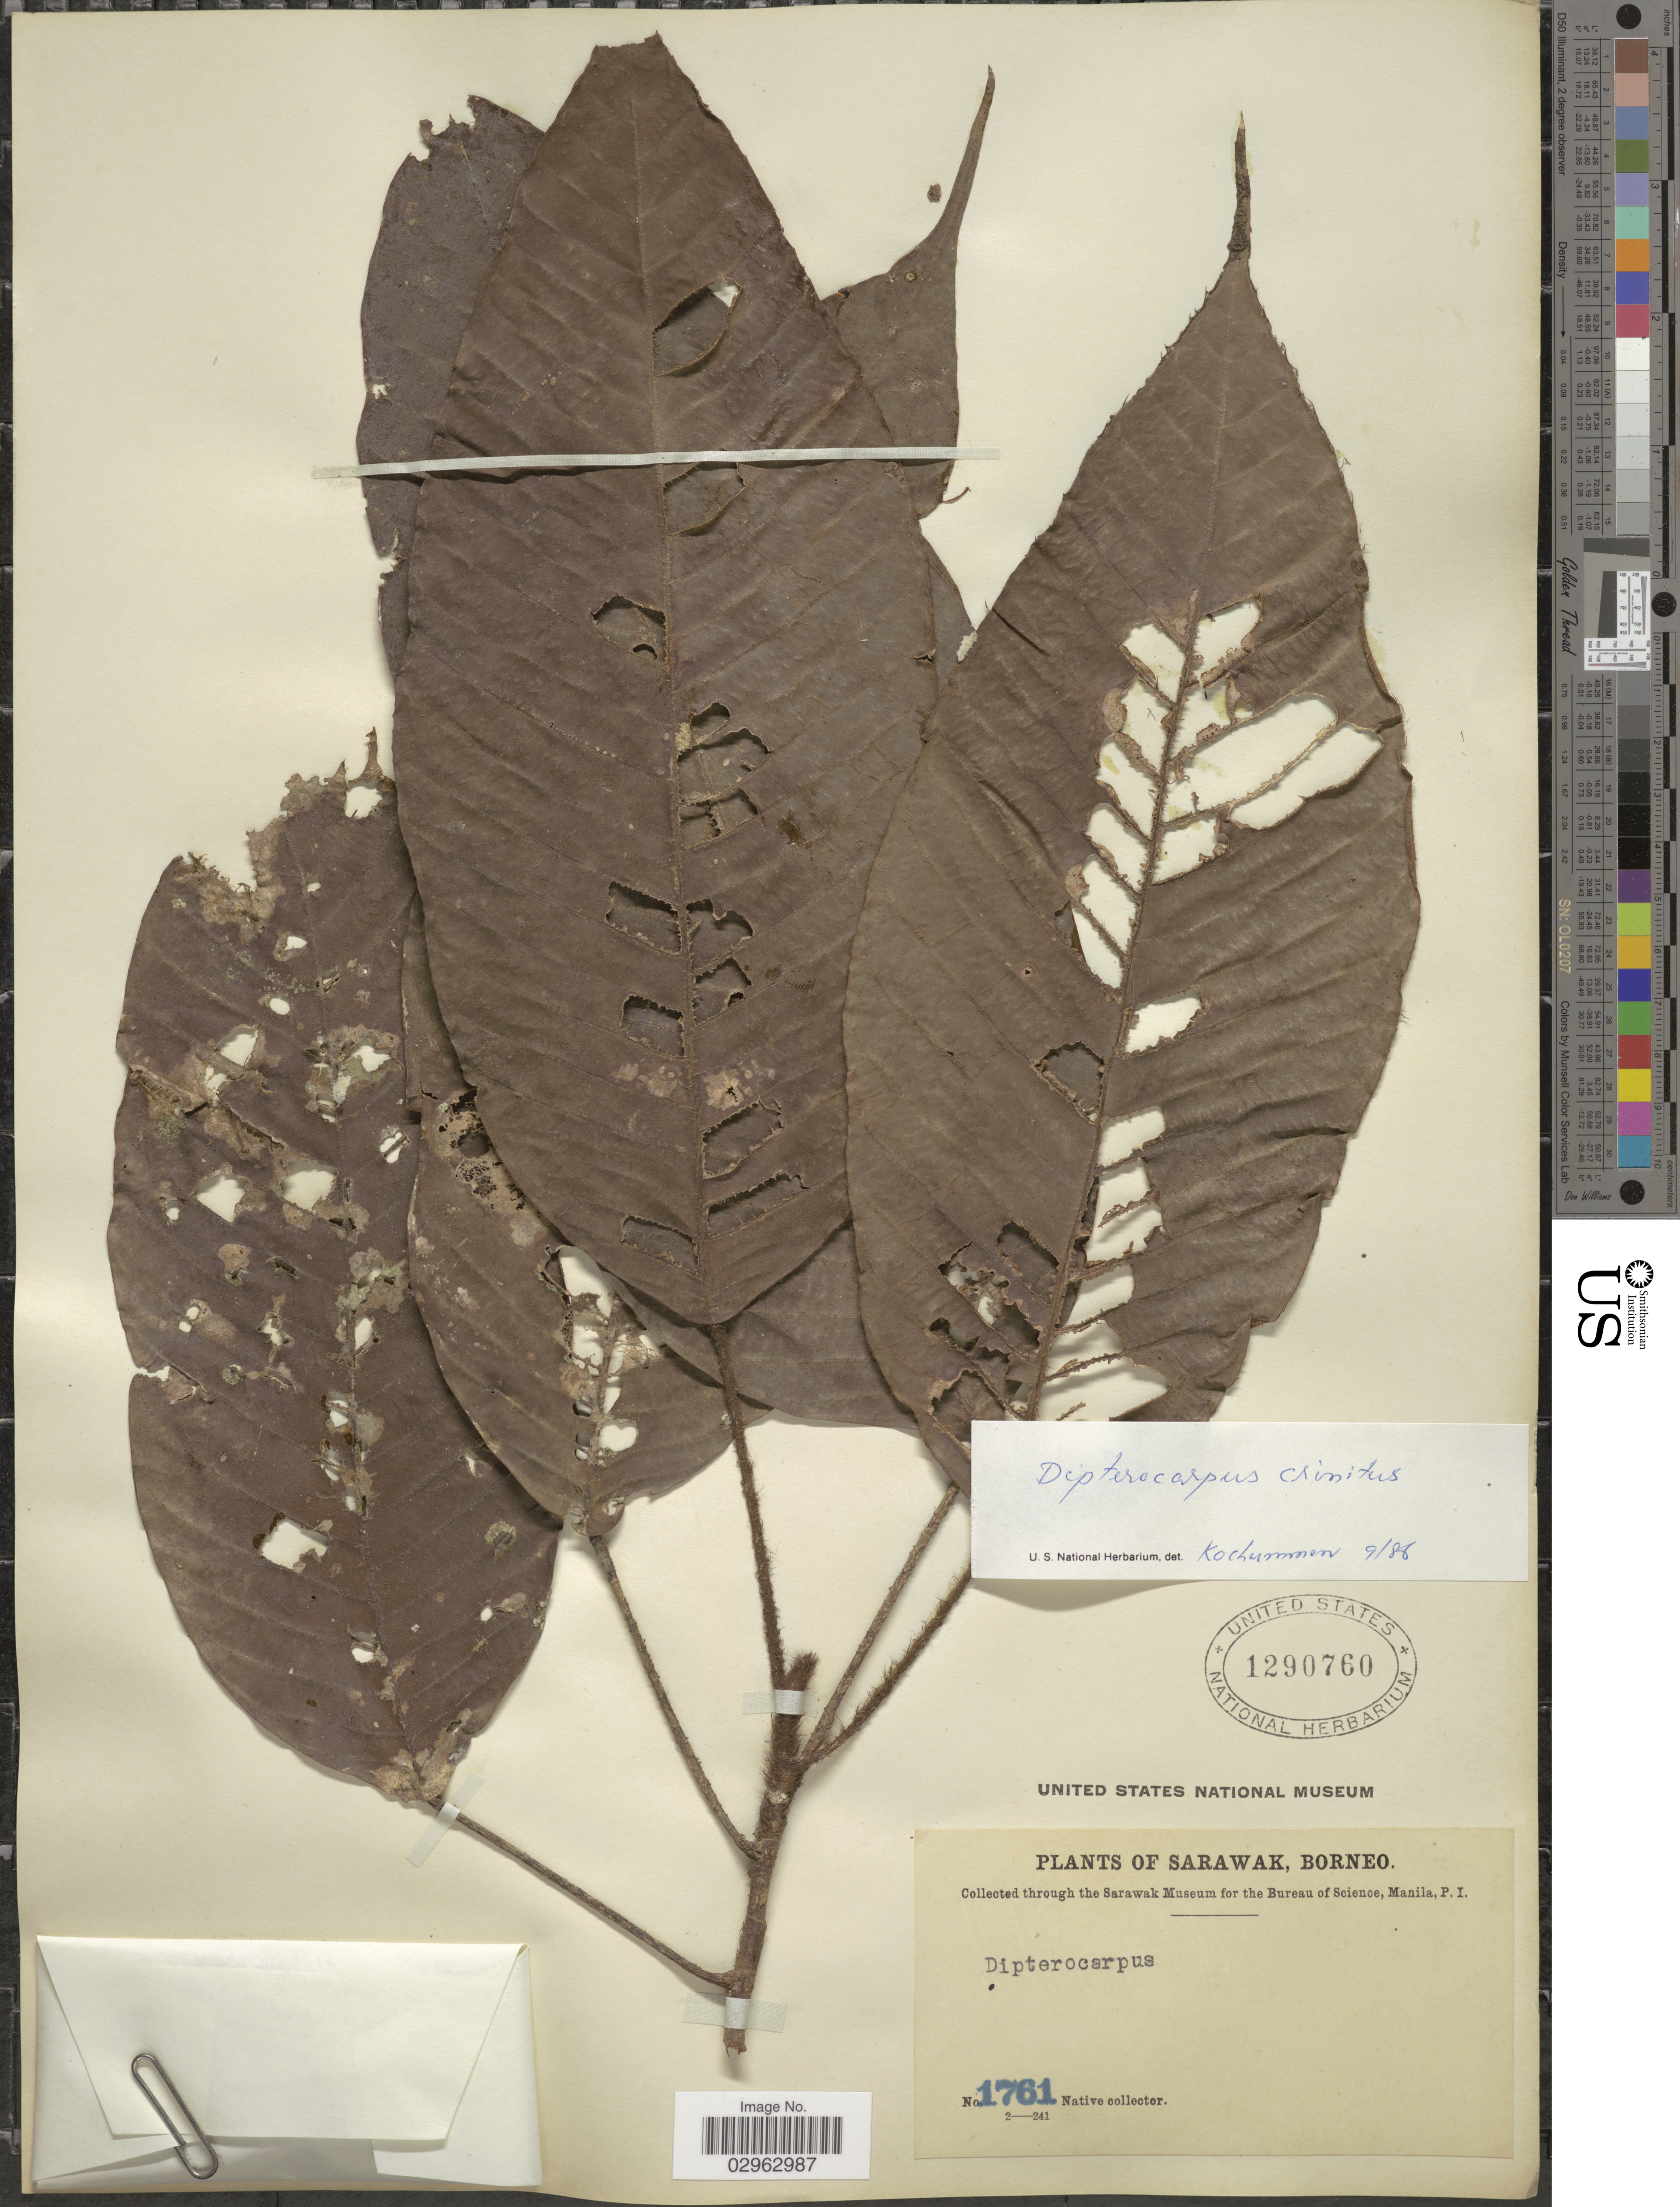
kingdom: Plantae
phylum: Tracheophyta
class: Magnoliopsida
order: Malvales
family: Dipterocarpaceae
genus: Dipterocarpus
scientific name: Dipterocarpus crinitus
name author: Dyer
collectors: Native collector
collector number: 1761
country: Malaysia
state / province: Sarawak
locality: Borneo.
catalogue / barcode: US 1290760